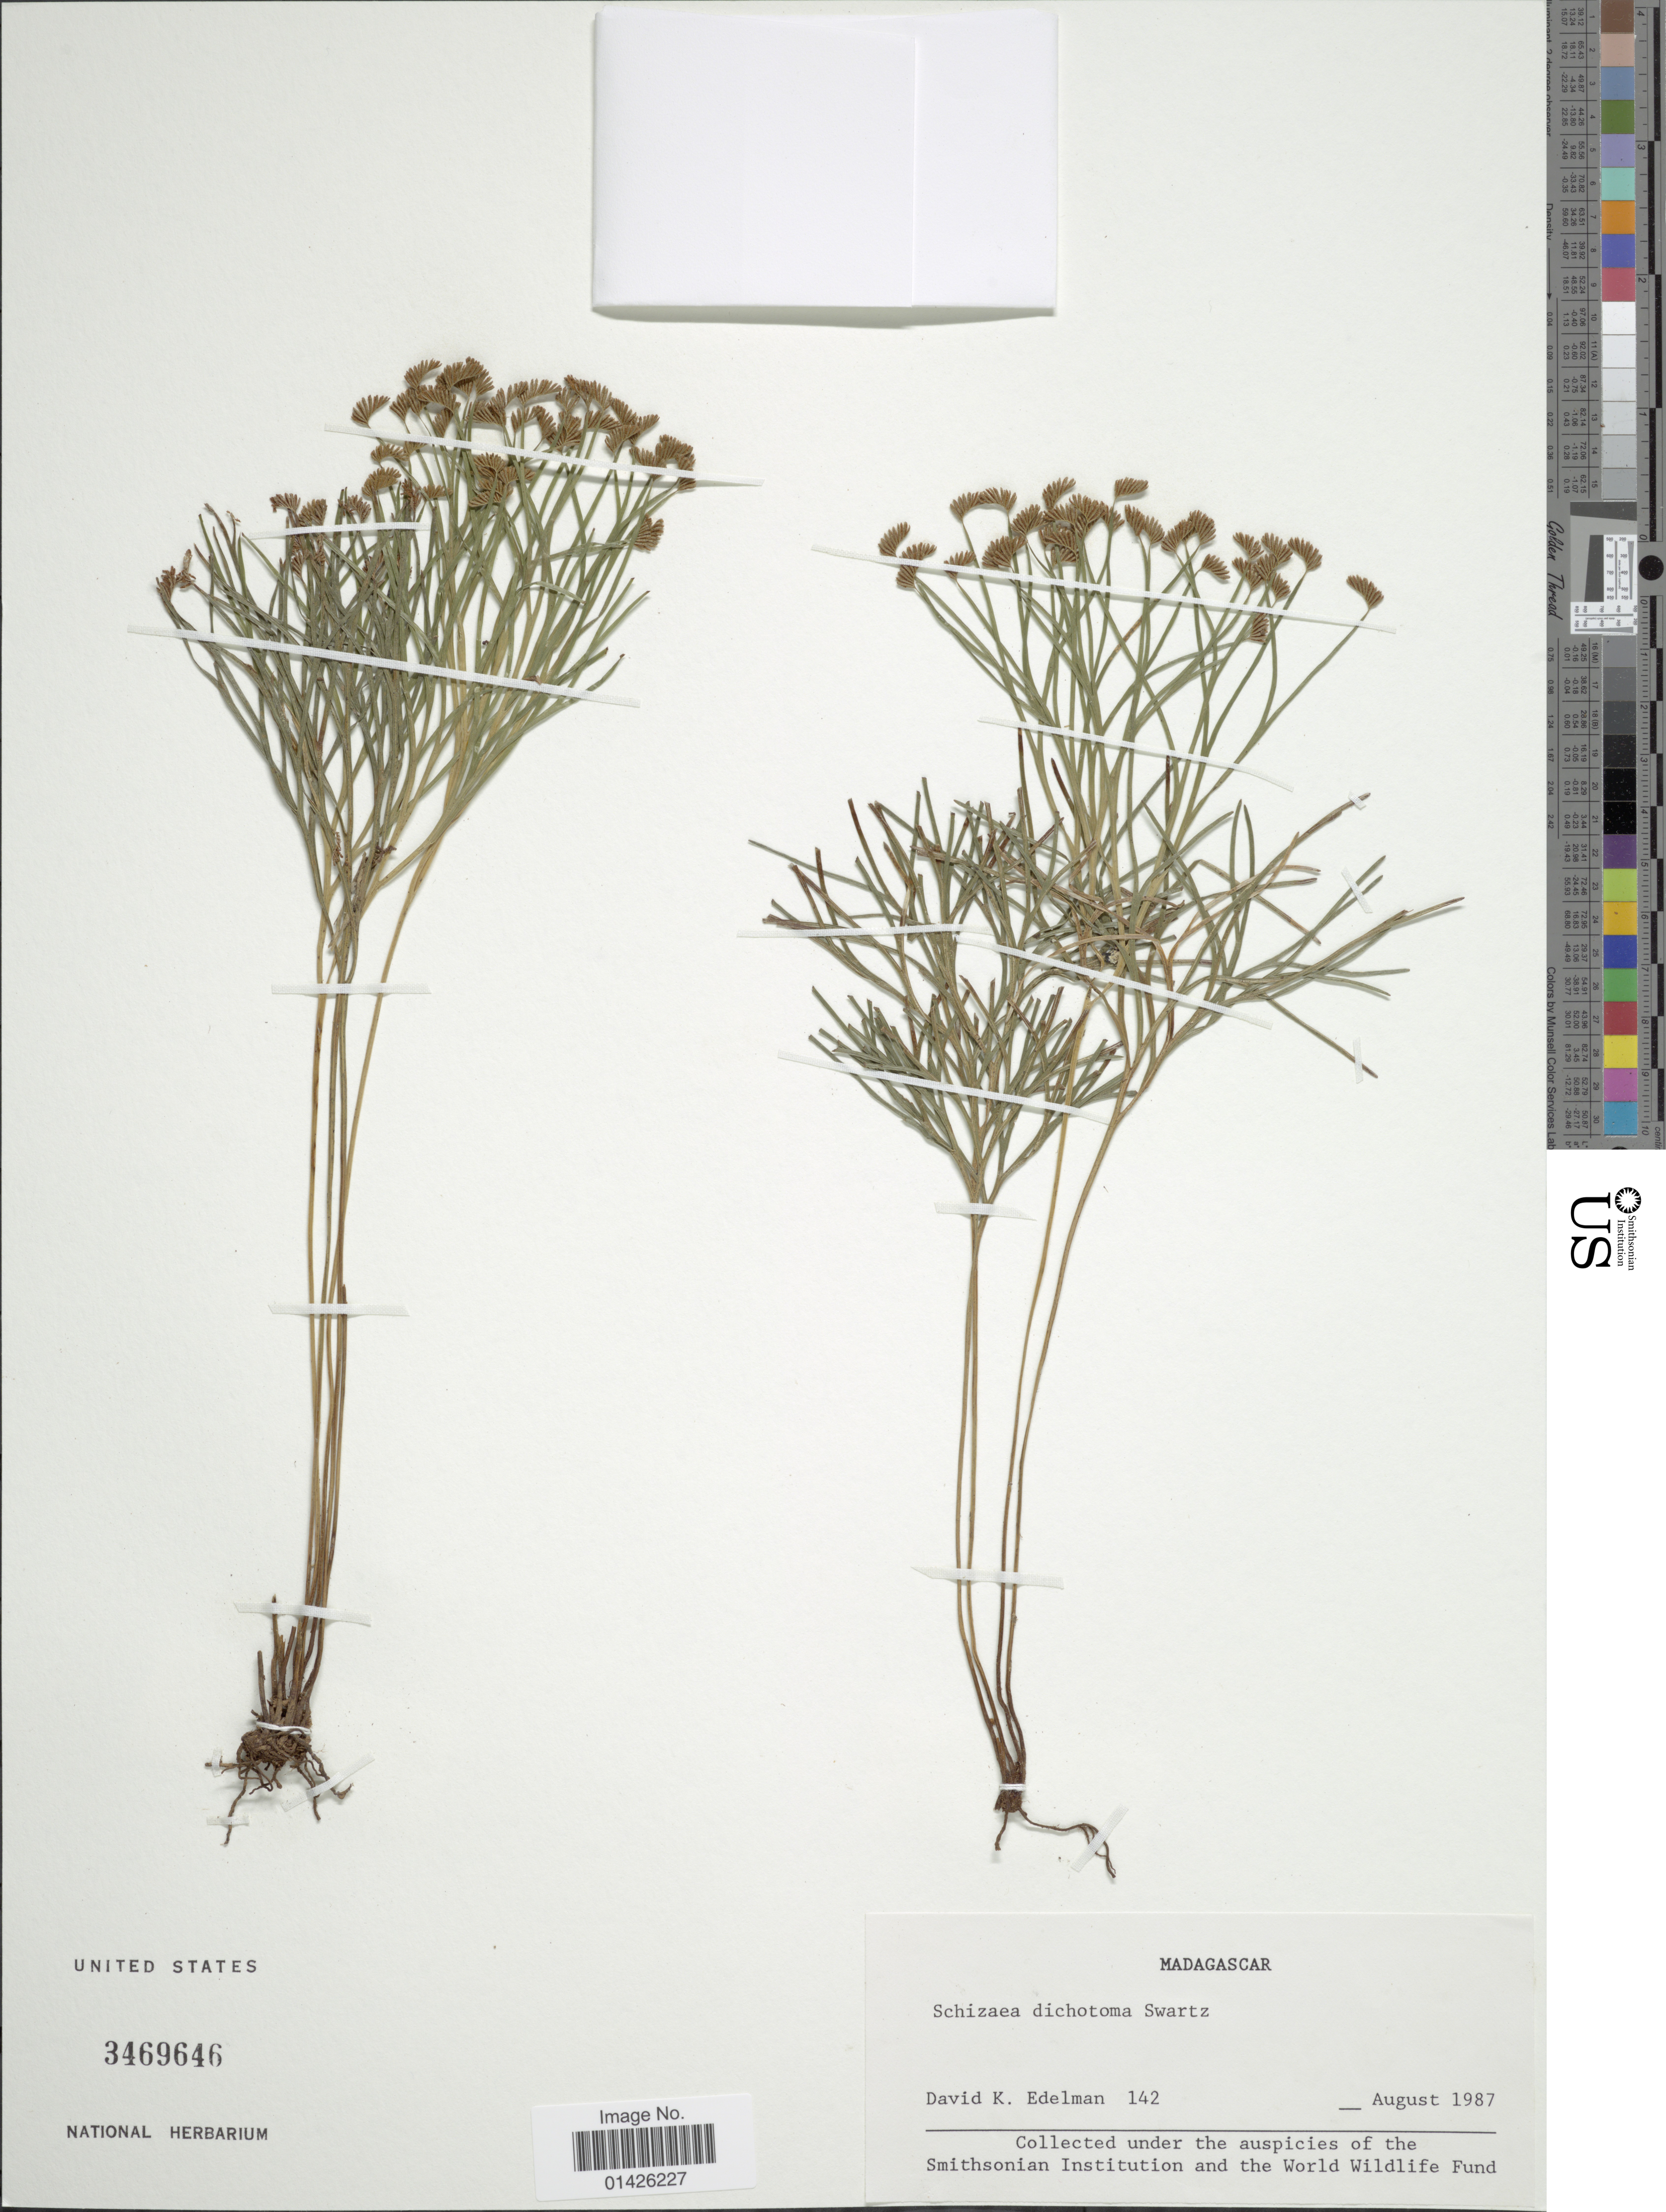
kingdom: Plantae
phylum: Tracheophyta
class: Polypodiopsida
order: Schizaeales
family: Schizaeaceae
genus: Schizaea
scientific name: Schizaea dichotoma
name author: (L.) J. Sm.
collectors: D. Edelman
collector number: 142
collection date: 1987-08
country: Madagascar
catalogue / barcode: US 3469646